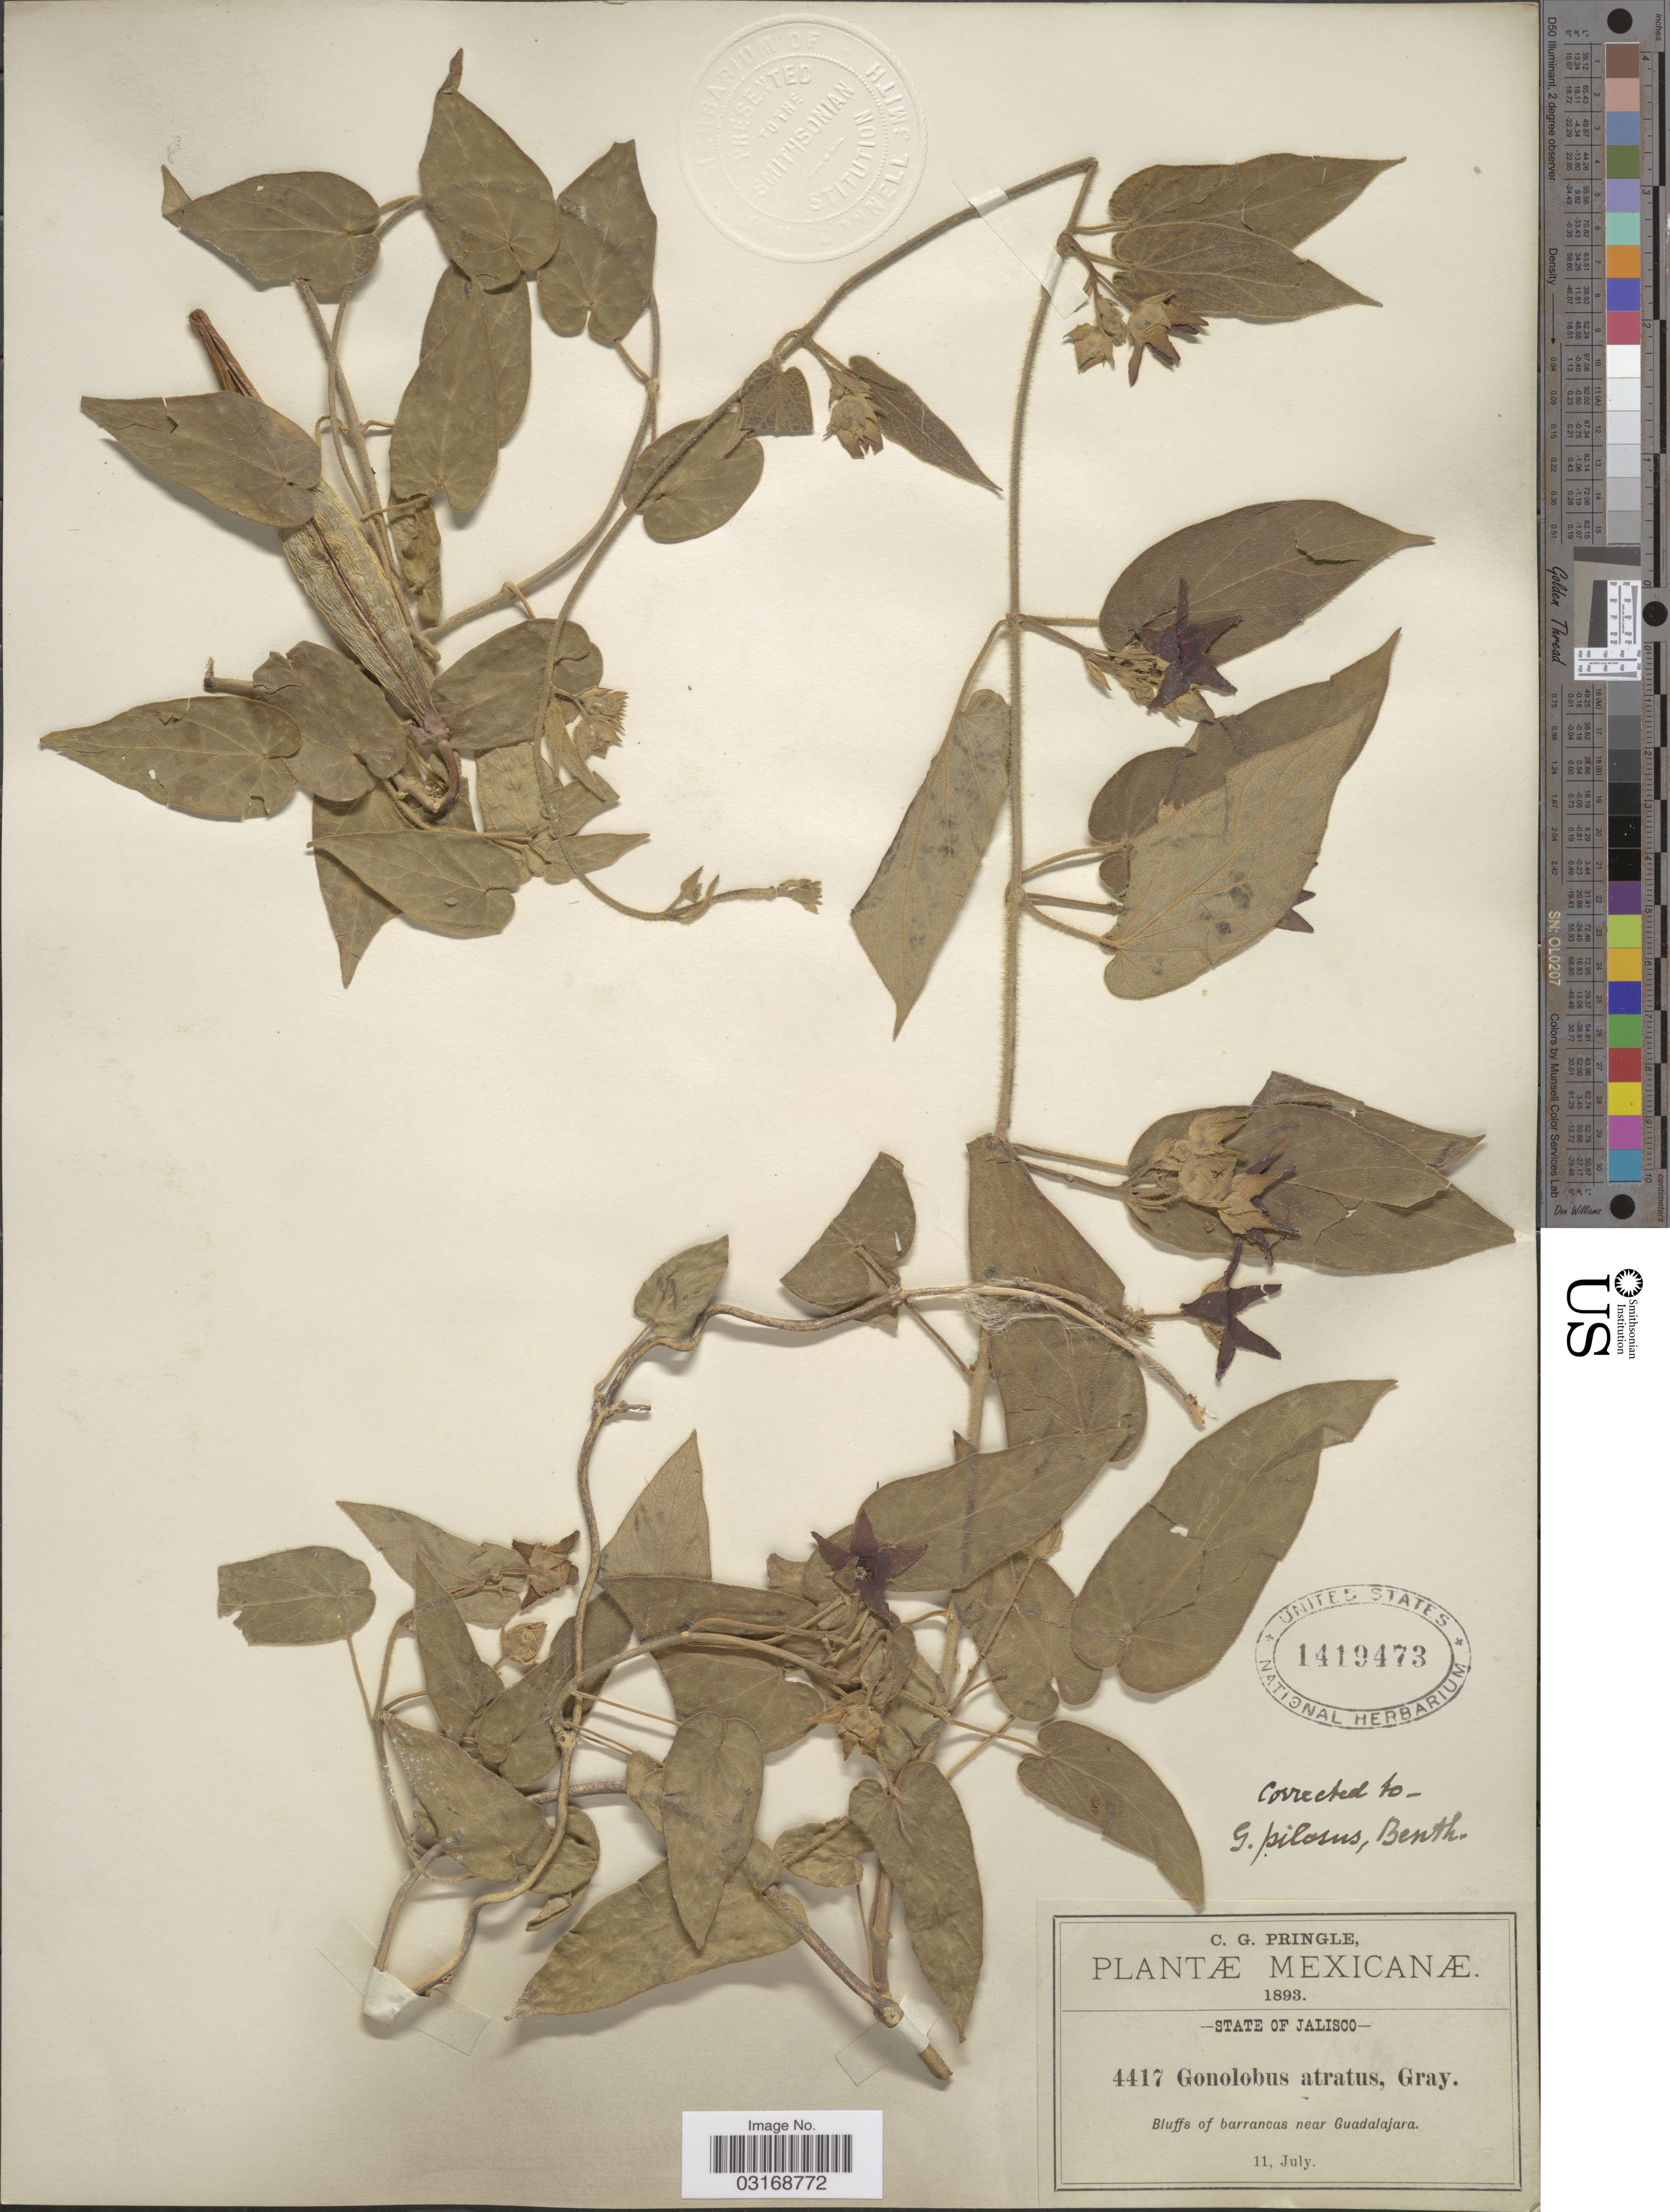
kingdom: Plantae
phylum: Tracheophyta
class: Magnoliopsida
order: Gentianales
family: Apocynaceae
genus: Matelea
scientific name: Matelea pilosa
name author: (Benth.) Woodson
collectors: C. G. Pringle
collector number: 4417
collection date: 1893-07-11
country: Mexico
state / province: Jalisco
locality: State of Jalisco. Bluffs of barrancas near Guadalajara.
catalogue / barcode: US 1419473